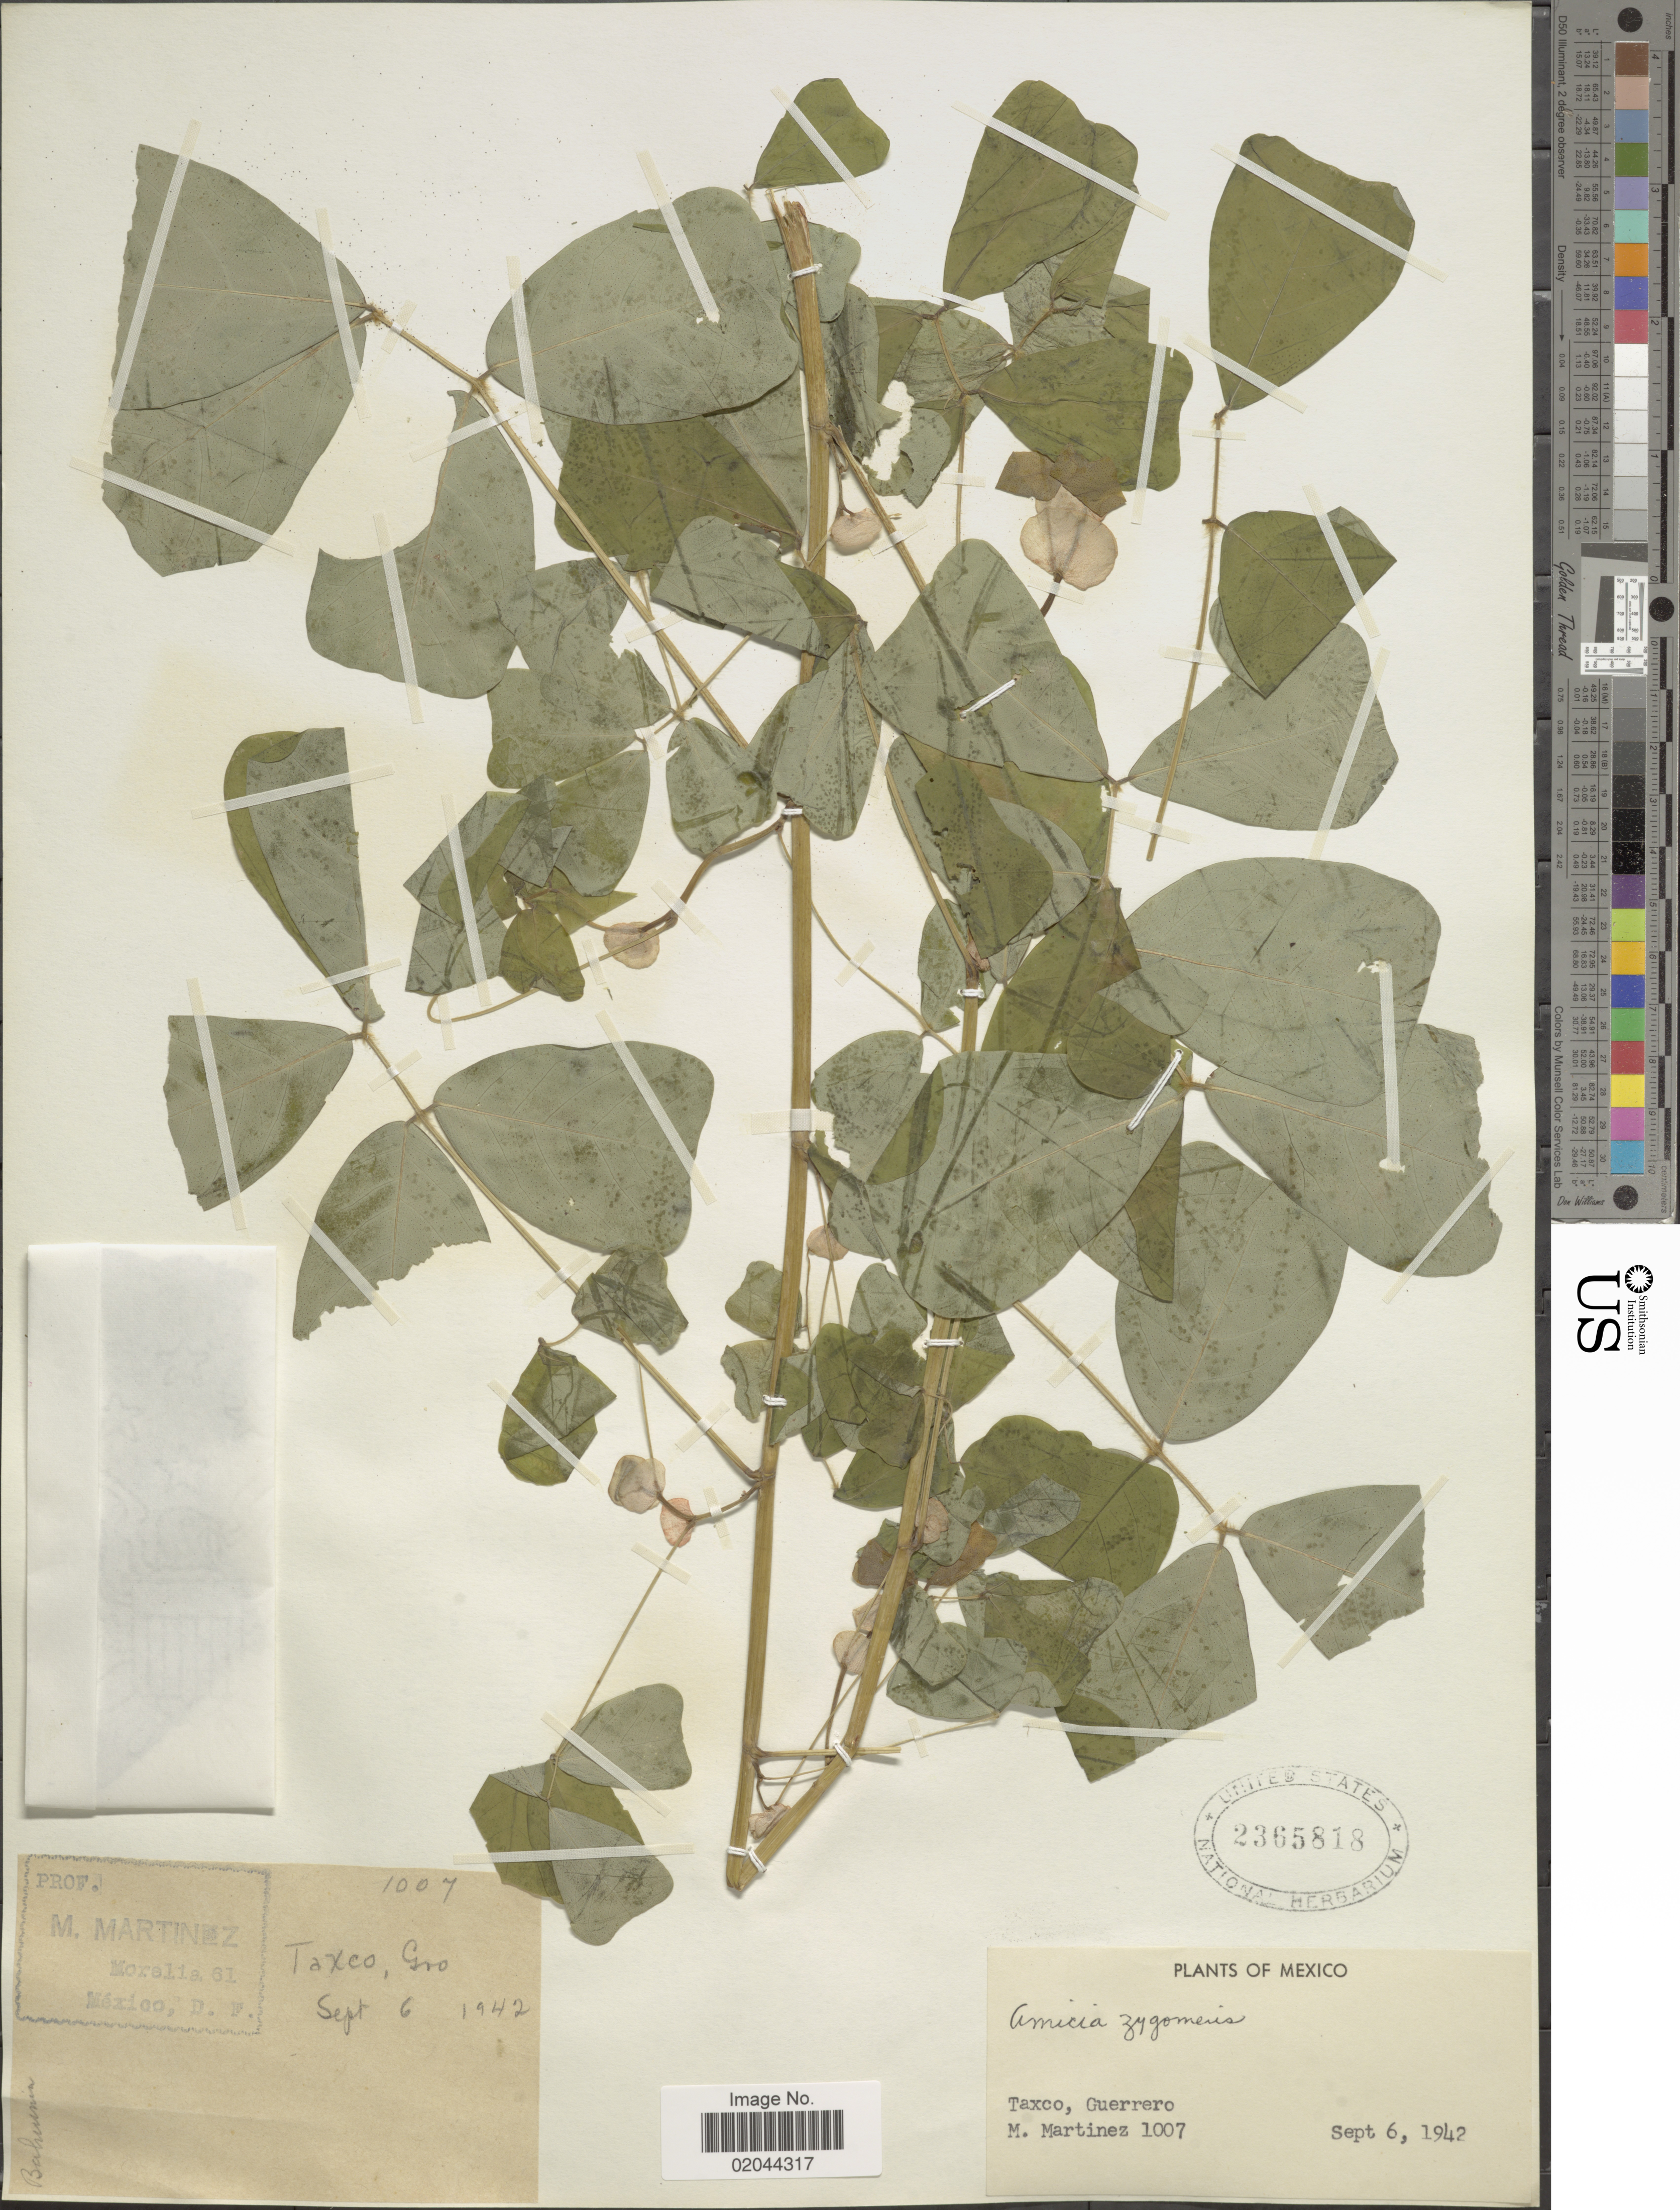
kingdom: Plantae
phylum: Tracheophyta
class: Magnoliopsida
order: Fabales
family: Fabaceae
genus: Amicia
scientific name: Amicia zygomeris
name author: DC.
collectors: M. Martinez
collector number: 1007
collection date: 1942-09-06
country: Mexico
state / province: Guerrero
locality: Taxco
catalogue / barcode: US 2365818